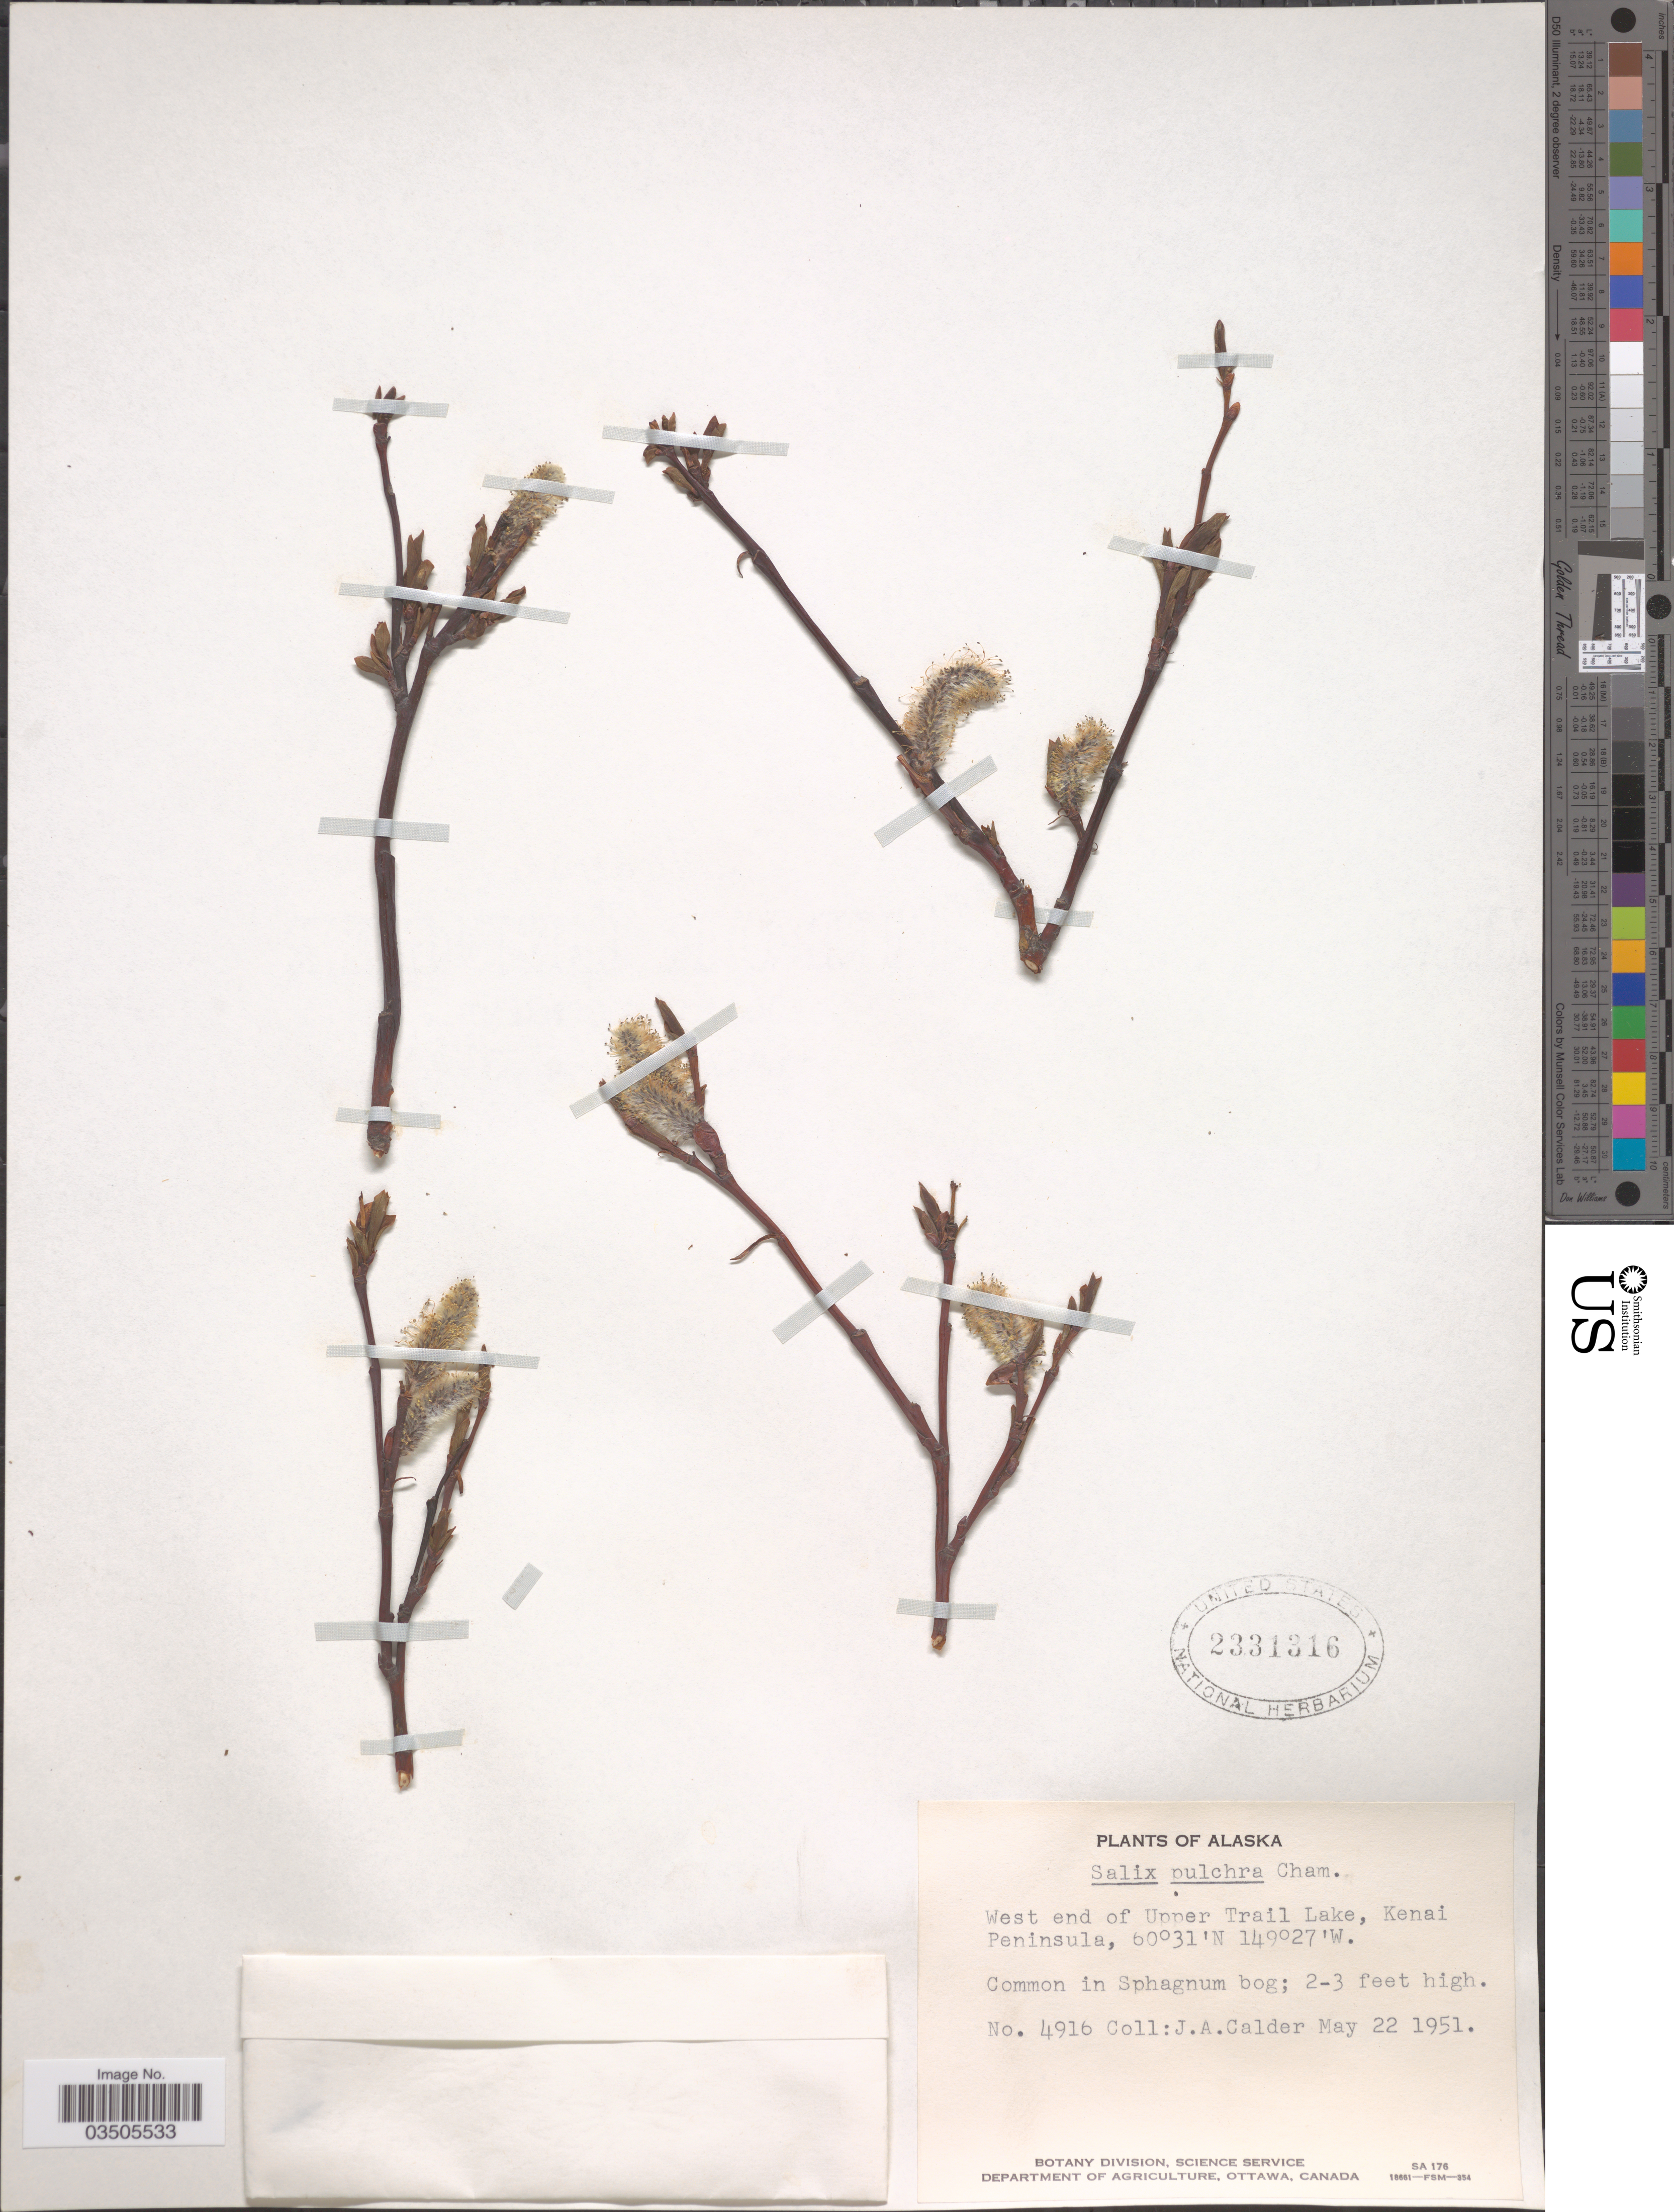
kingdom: Plantae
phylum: Tracheophyta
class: Magnoliopsida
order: Malpighiales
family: Salicaceae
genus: Salix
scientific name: Salix pulchra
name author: Cham.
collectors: J. A. Calder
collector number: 4916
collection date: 1951-05-22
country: United States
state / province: Alaska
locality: West end of Upper Trail Lake, Kenai Peninsula.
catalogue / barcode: US 2331316